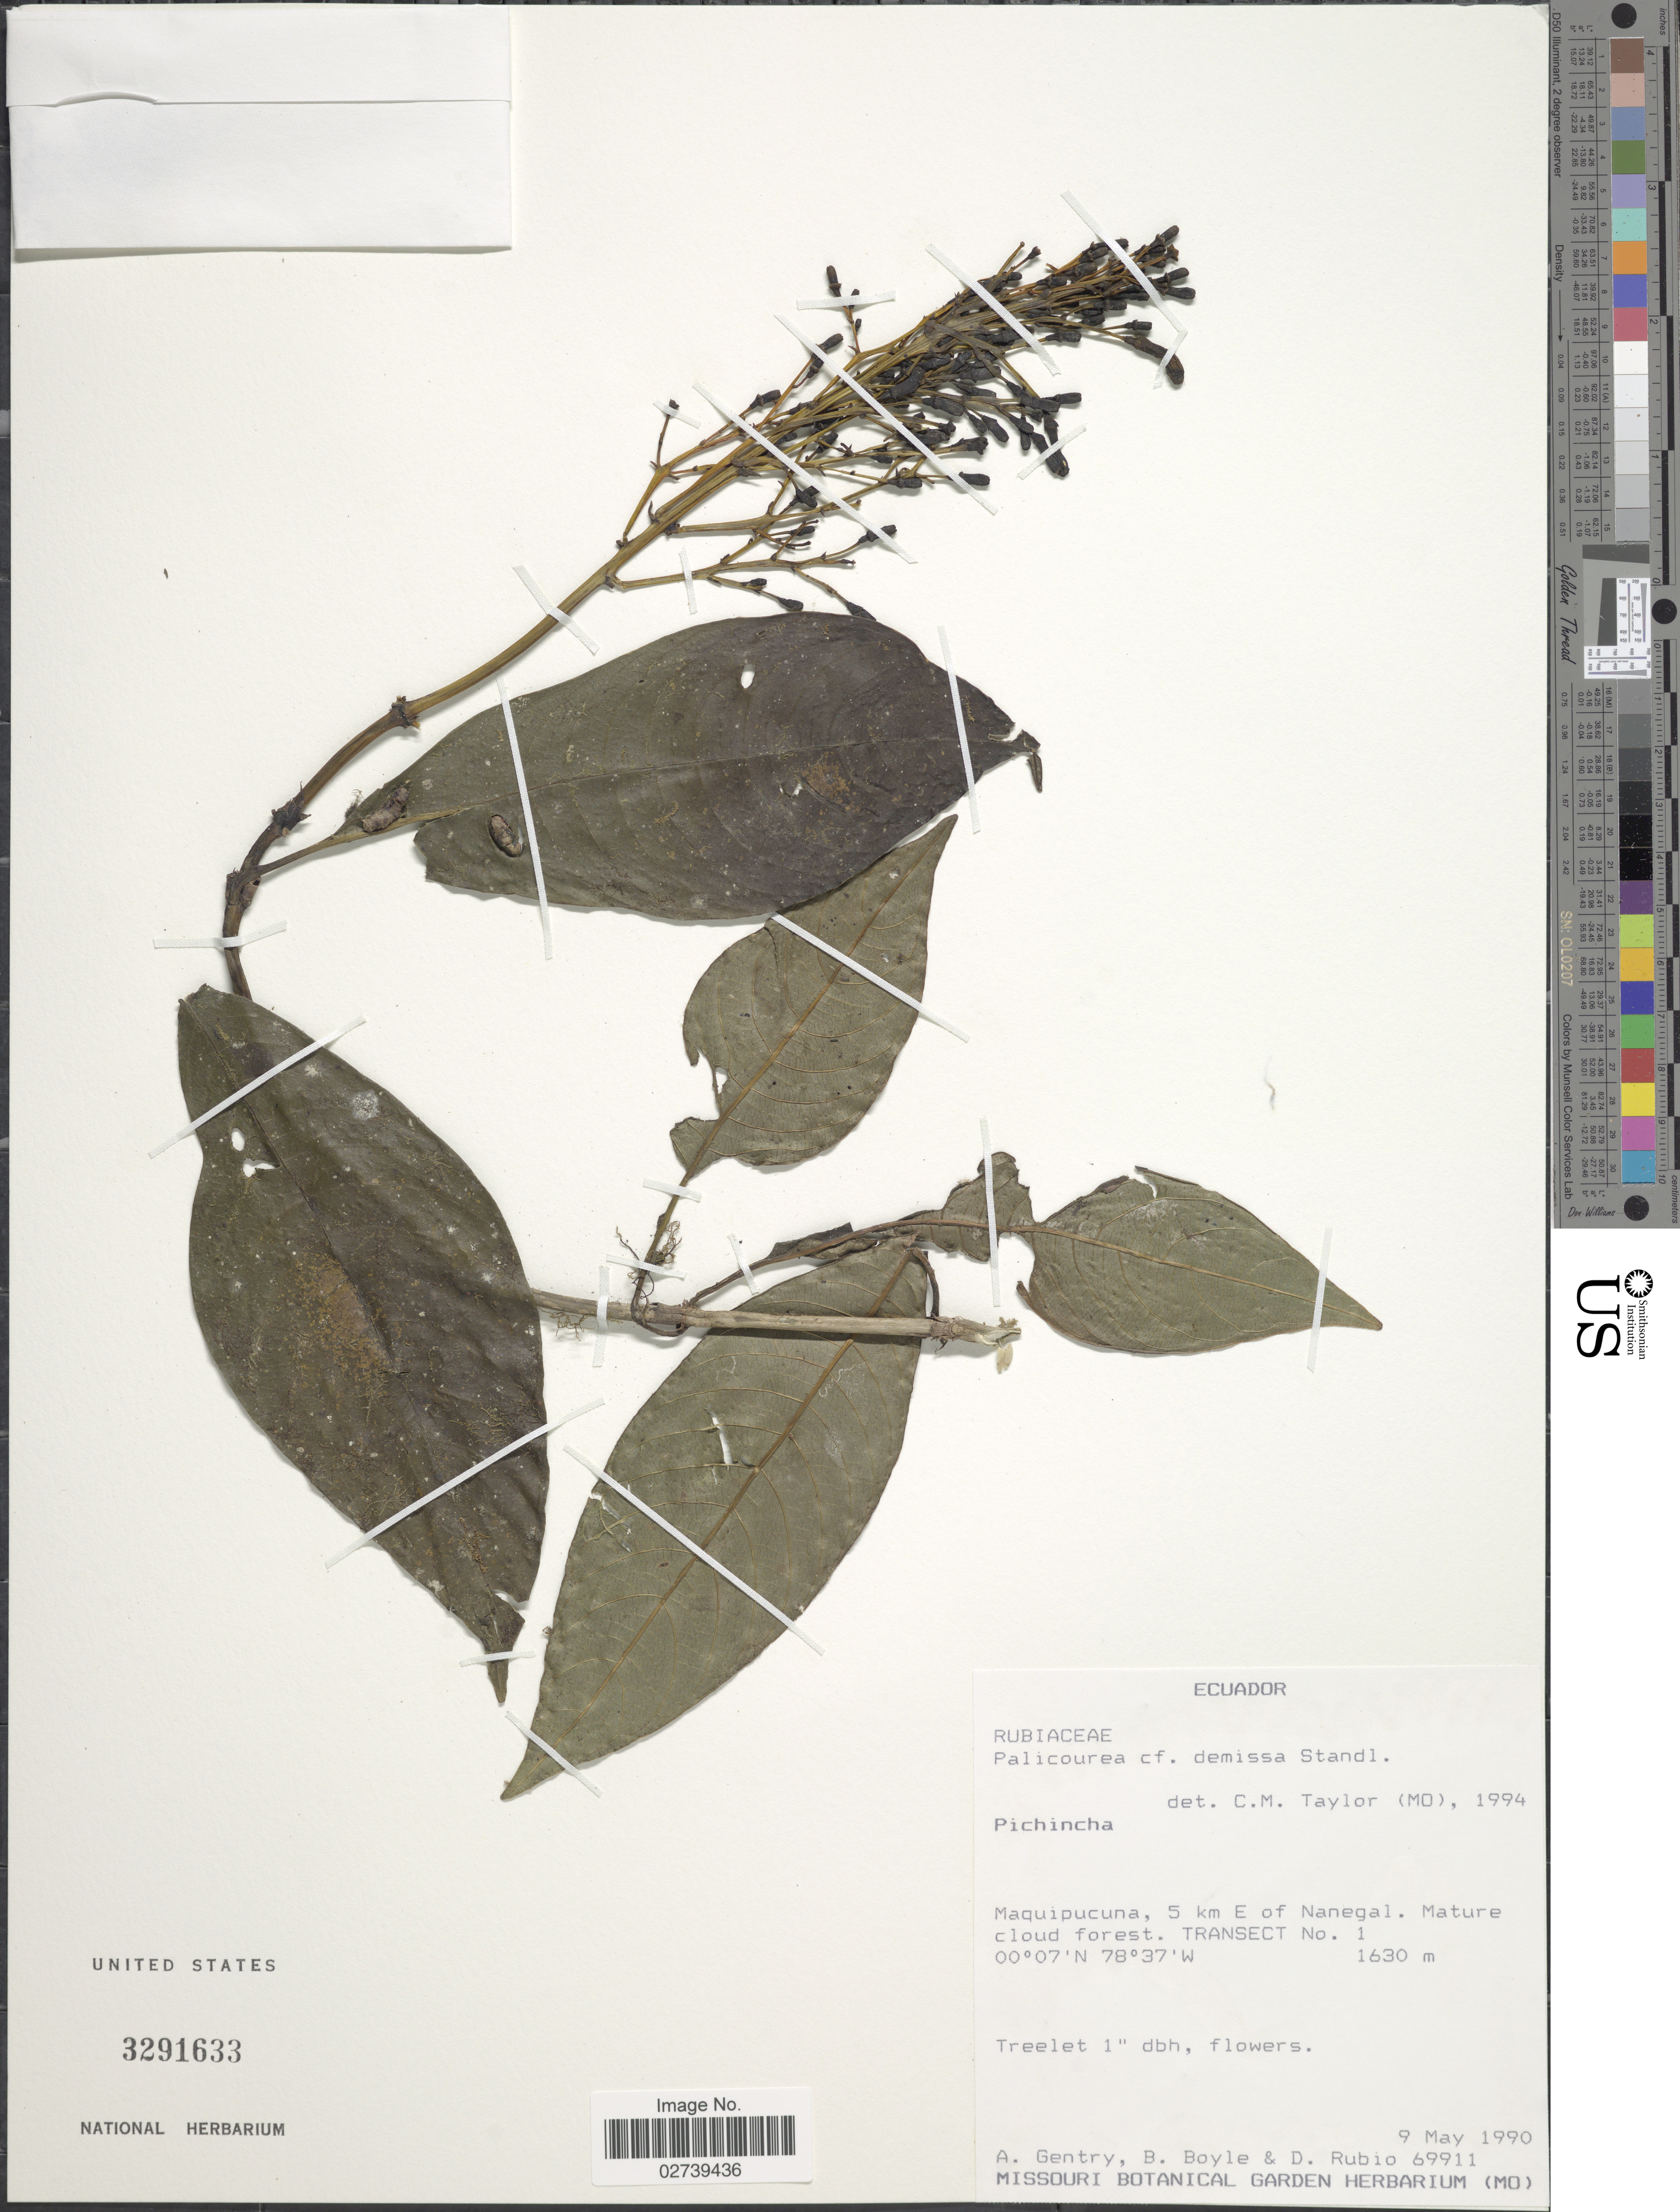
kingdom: Plantae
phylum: Tracheophyta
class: Magnoliopsida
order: Gentianales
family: Rubiaceae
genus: Palicourea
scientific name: Palicourea demissa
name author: Standl.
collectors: A. H. Gentry, B. Boyle & D. Rubio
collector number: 69911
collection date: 1990-05-09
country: Ecuador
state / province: Pichincha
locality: Maquipucuna, 5 km E of Nanegal, Transect No. 1.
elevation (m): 1630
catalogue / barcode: US 3291633